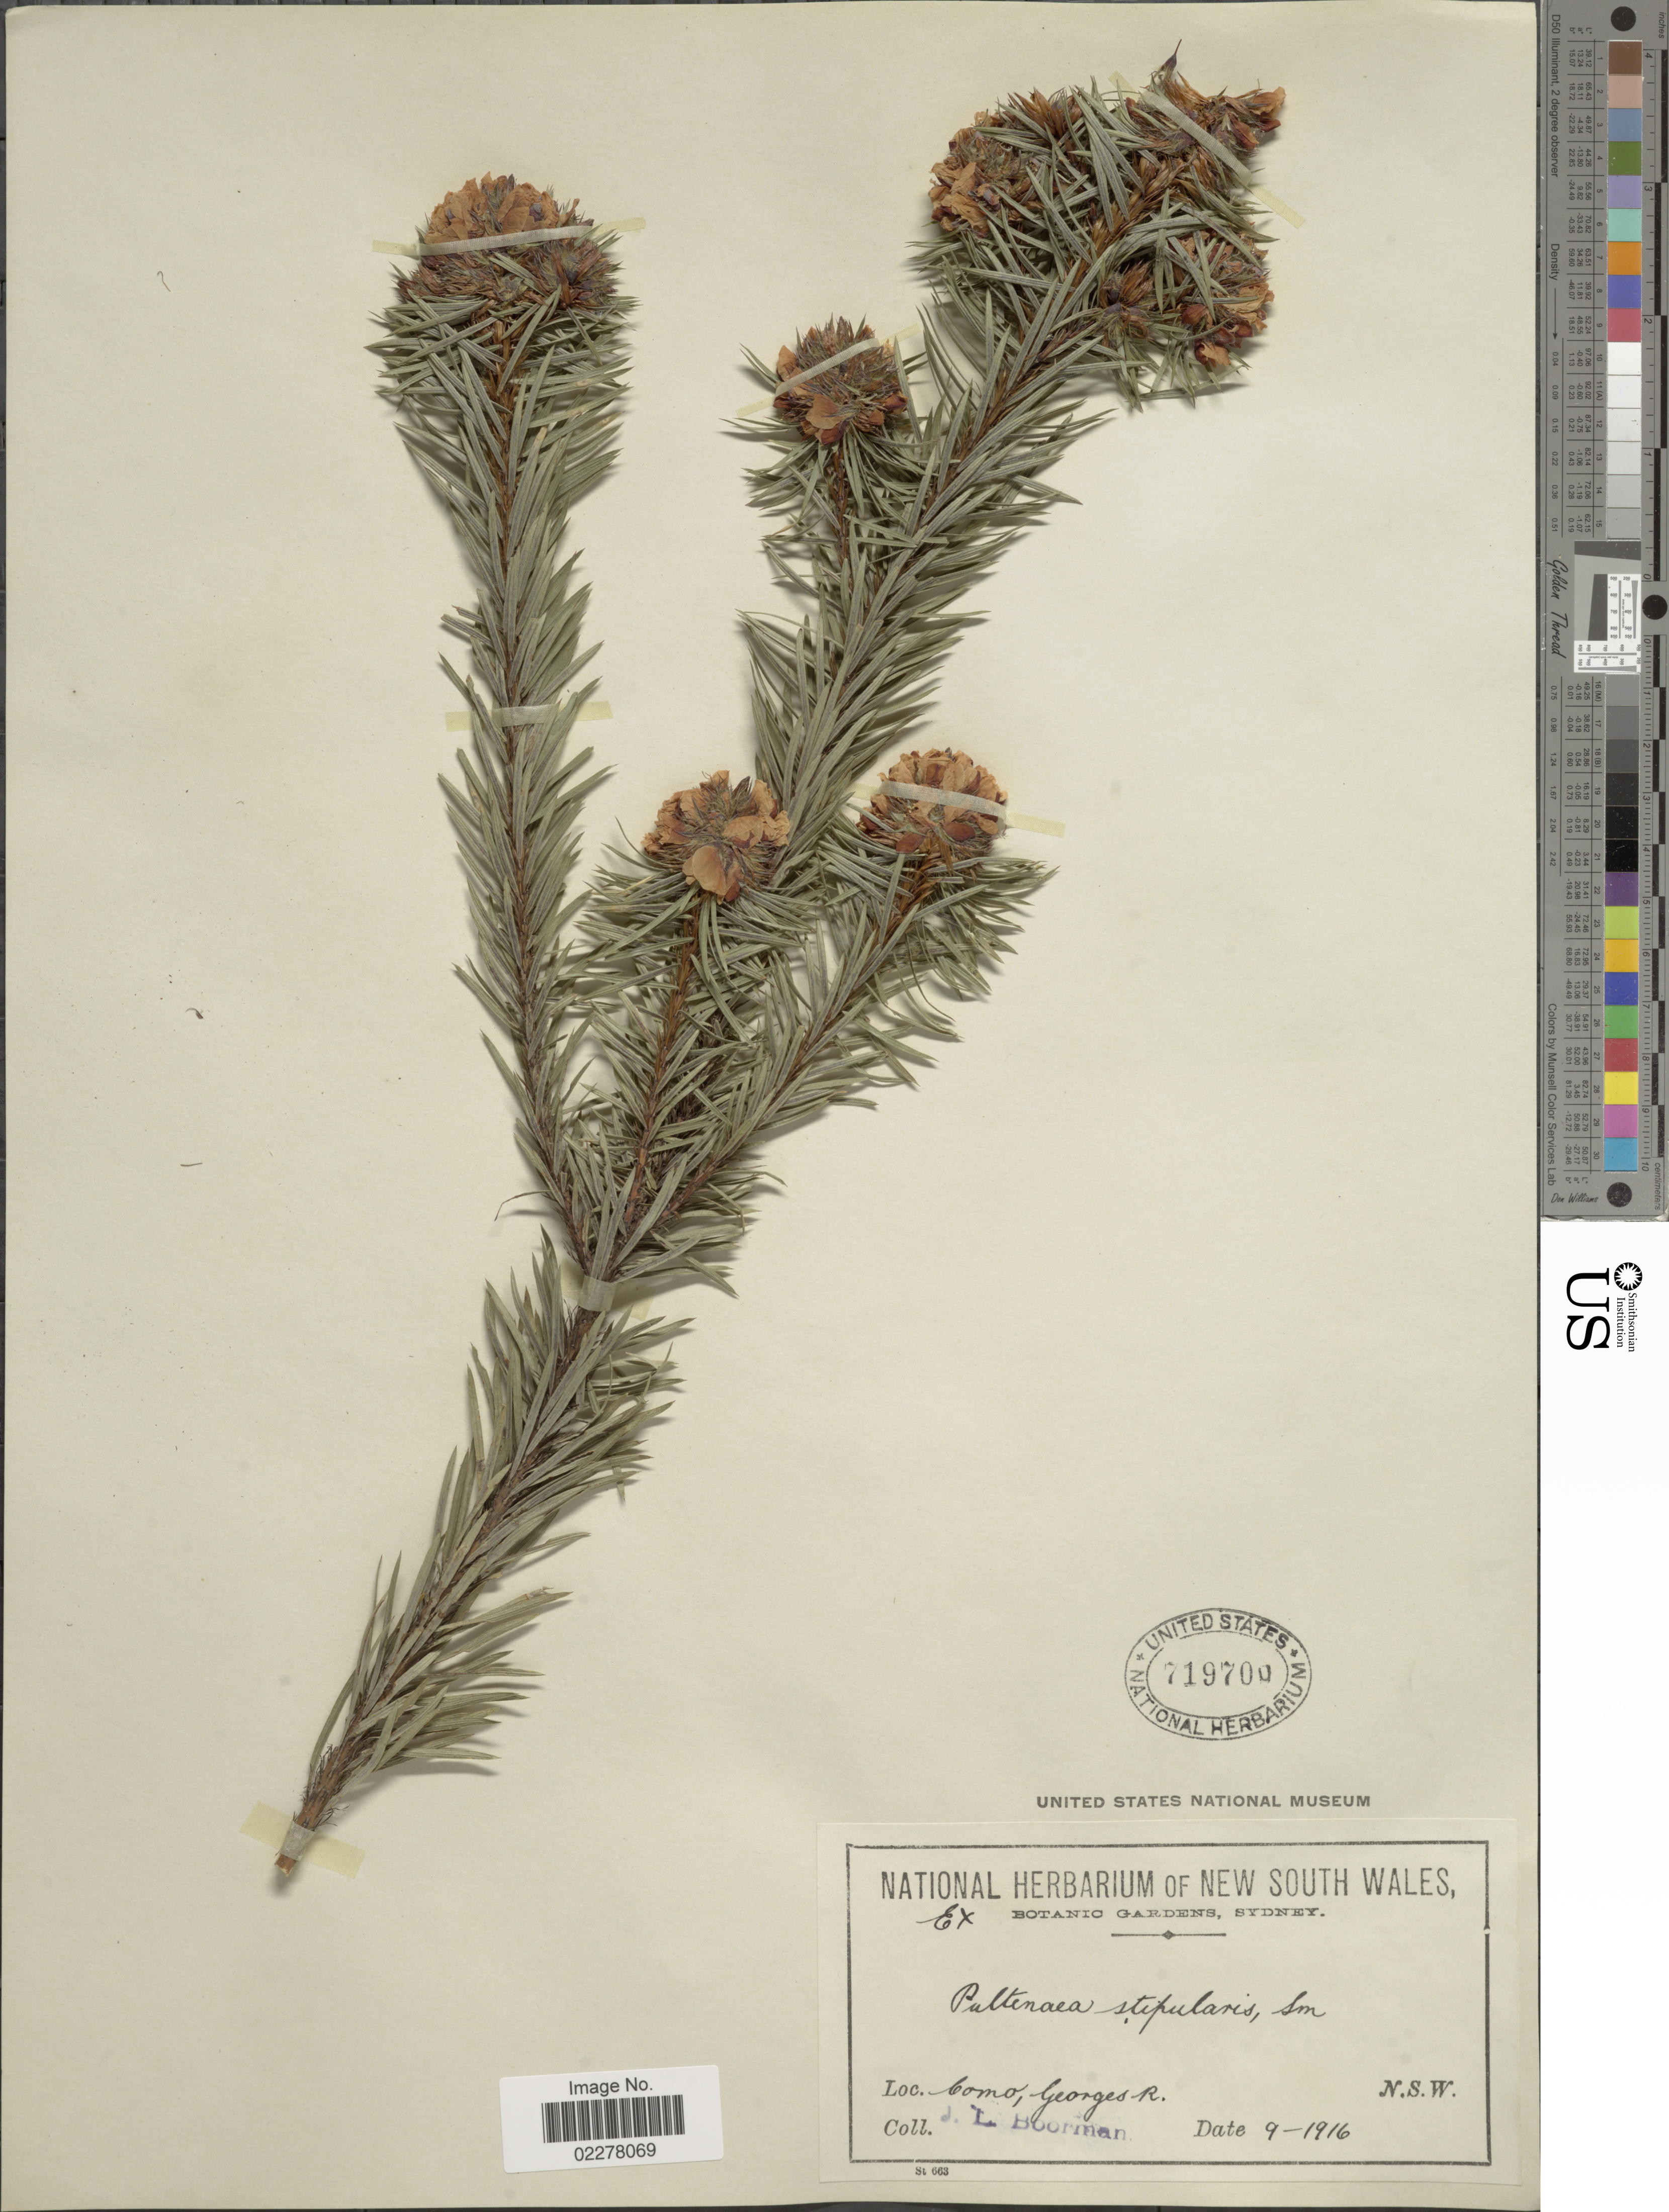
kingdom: Plantae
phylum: Tracheophyta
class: Magnoliopsida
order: Fabales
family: Fabaceae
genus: Pultenaea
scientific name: Pultenaea stipularis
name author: Sm.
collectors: J. Boorman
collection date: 1916-09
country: Australia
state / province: New South Wales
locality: Como, Georges R. N.S.W.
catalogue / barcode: US 719700